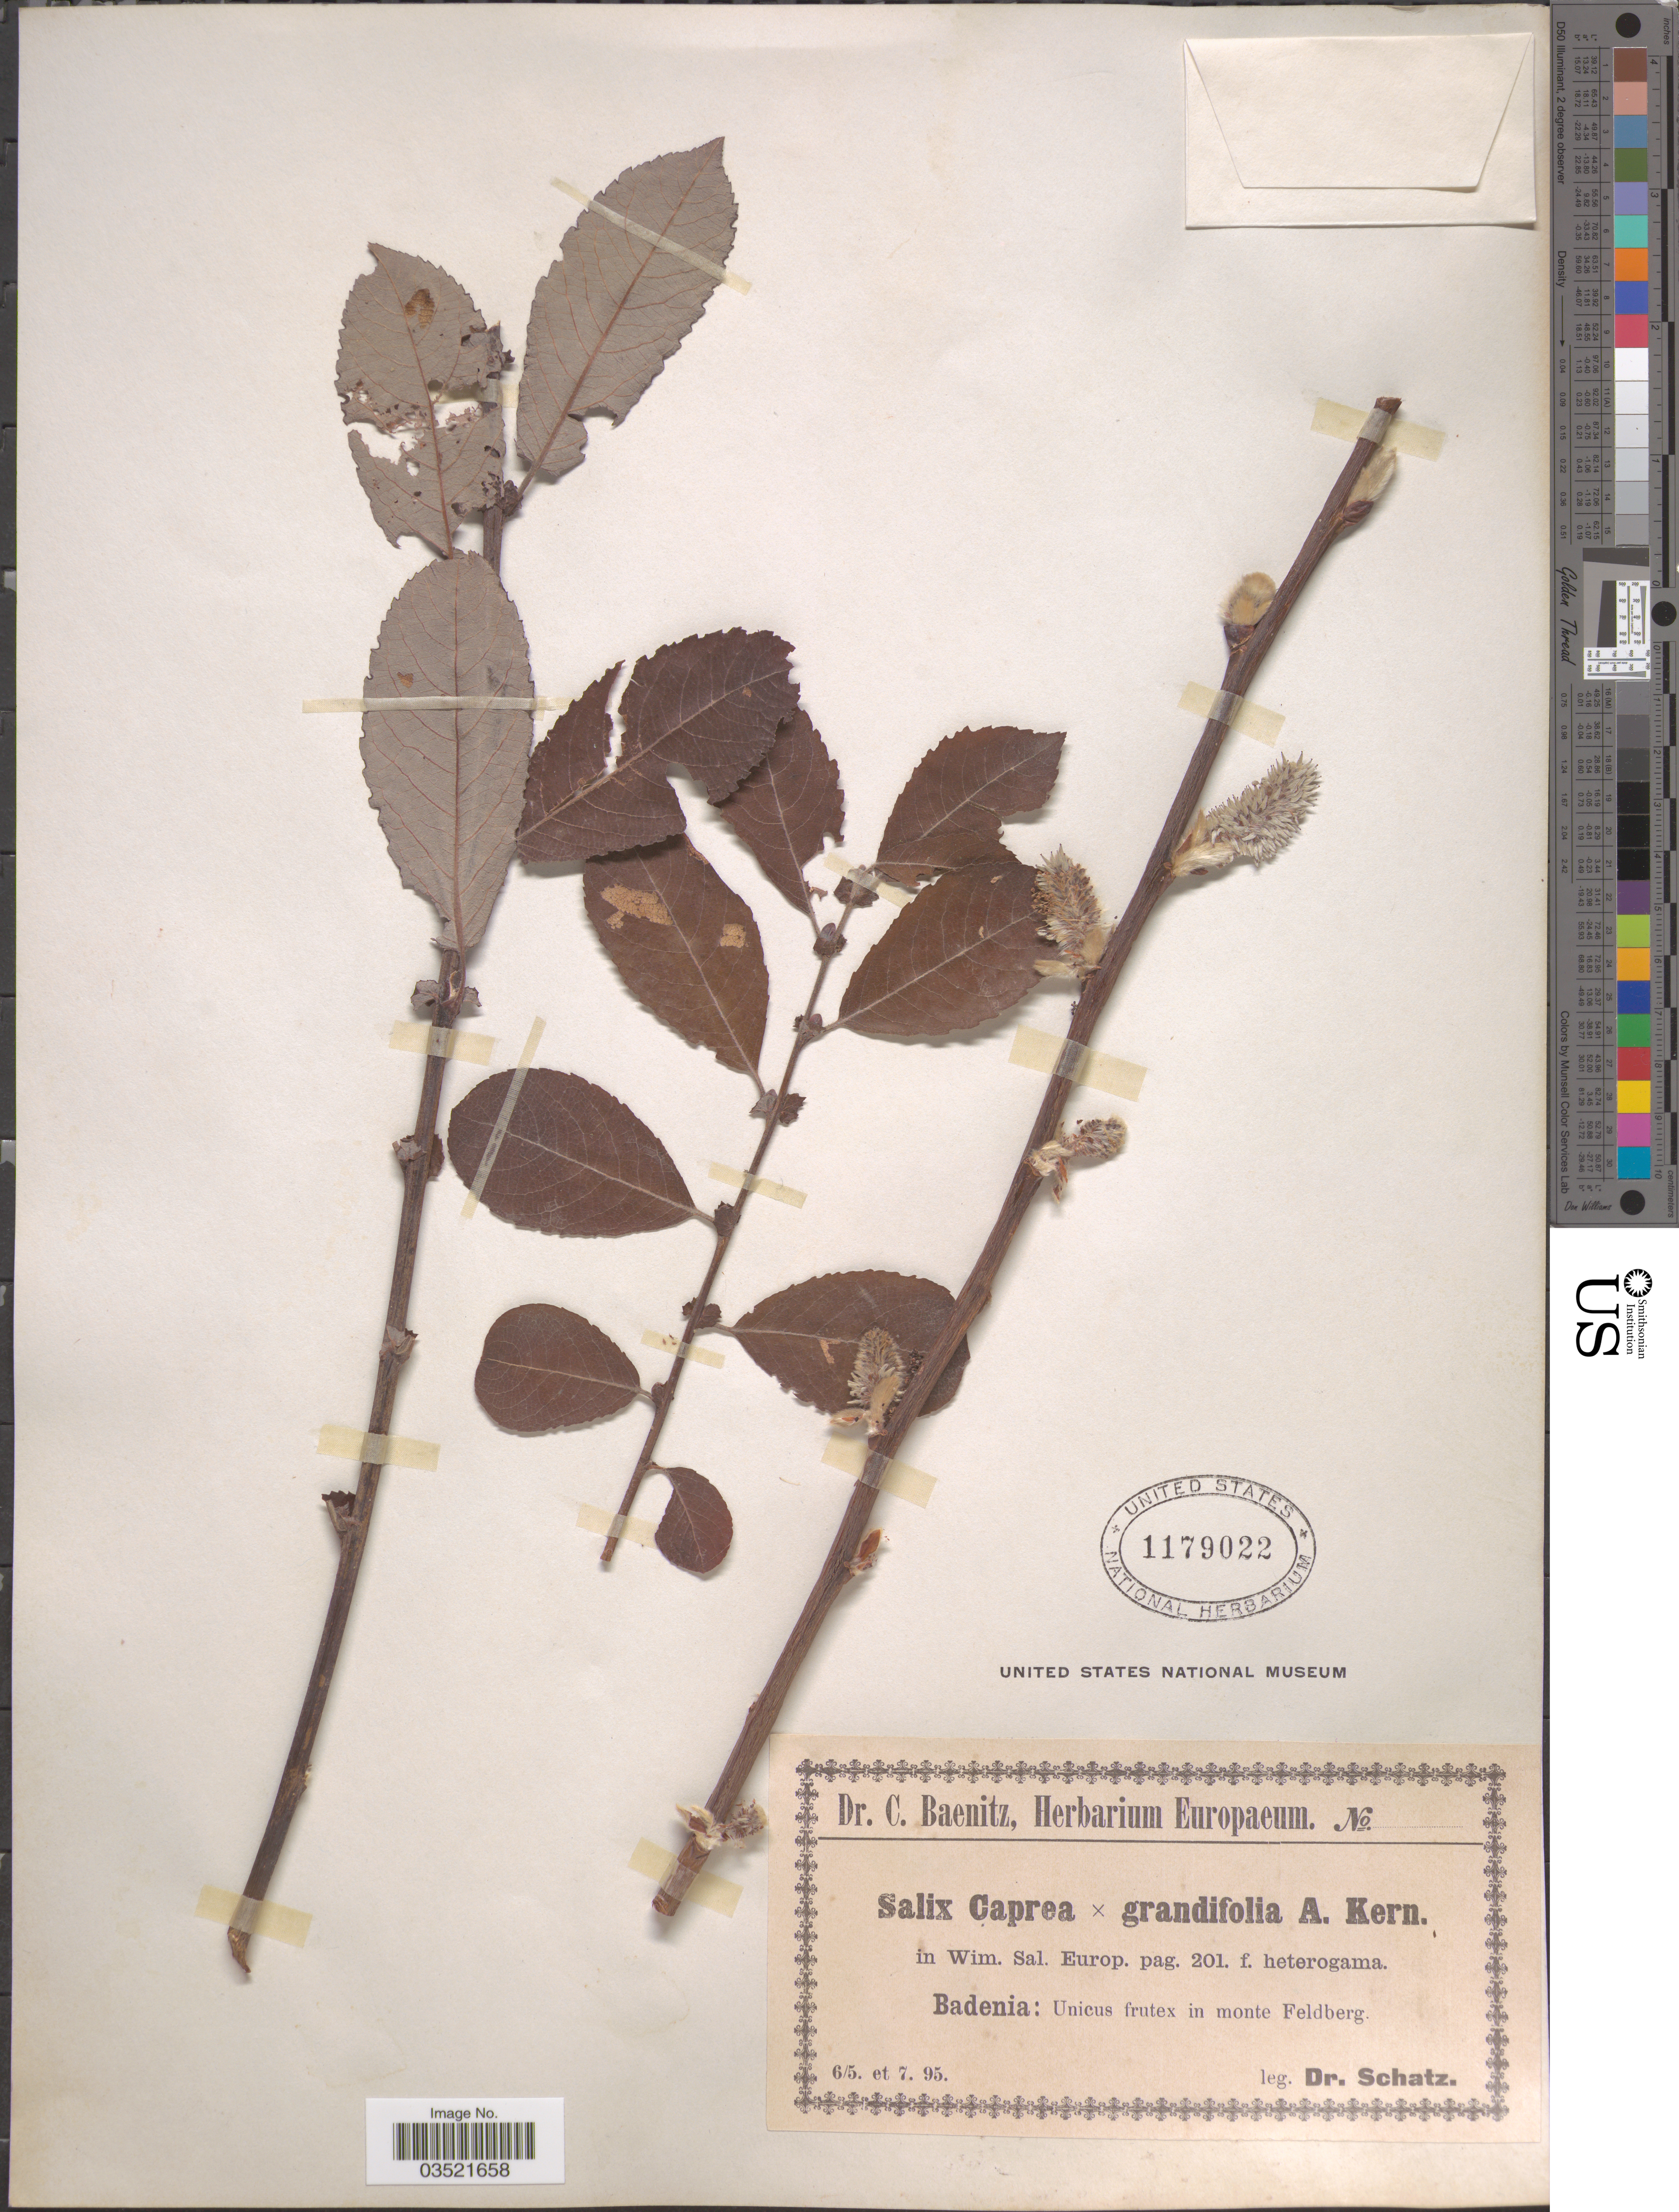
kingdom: Plantae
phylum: Tracheophyta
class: Magnoliopsida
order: Malpighiales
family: Salicaceae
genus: Salix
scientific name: Salix caprea x S. grandifolia Ser.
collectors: Schatz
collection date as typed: Transcribed d/m/y: 6/5/95 to /7/95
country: Germany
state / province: Baden-Württemberg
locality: Badenia: Unicus frutex in monte Feldberg.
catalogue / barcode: US 1179022